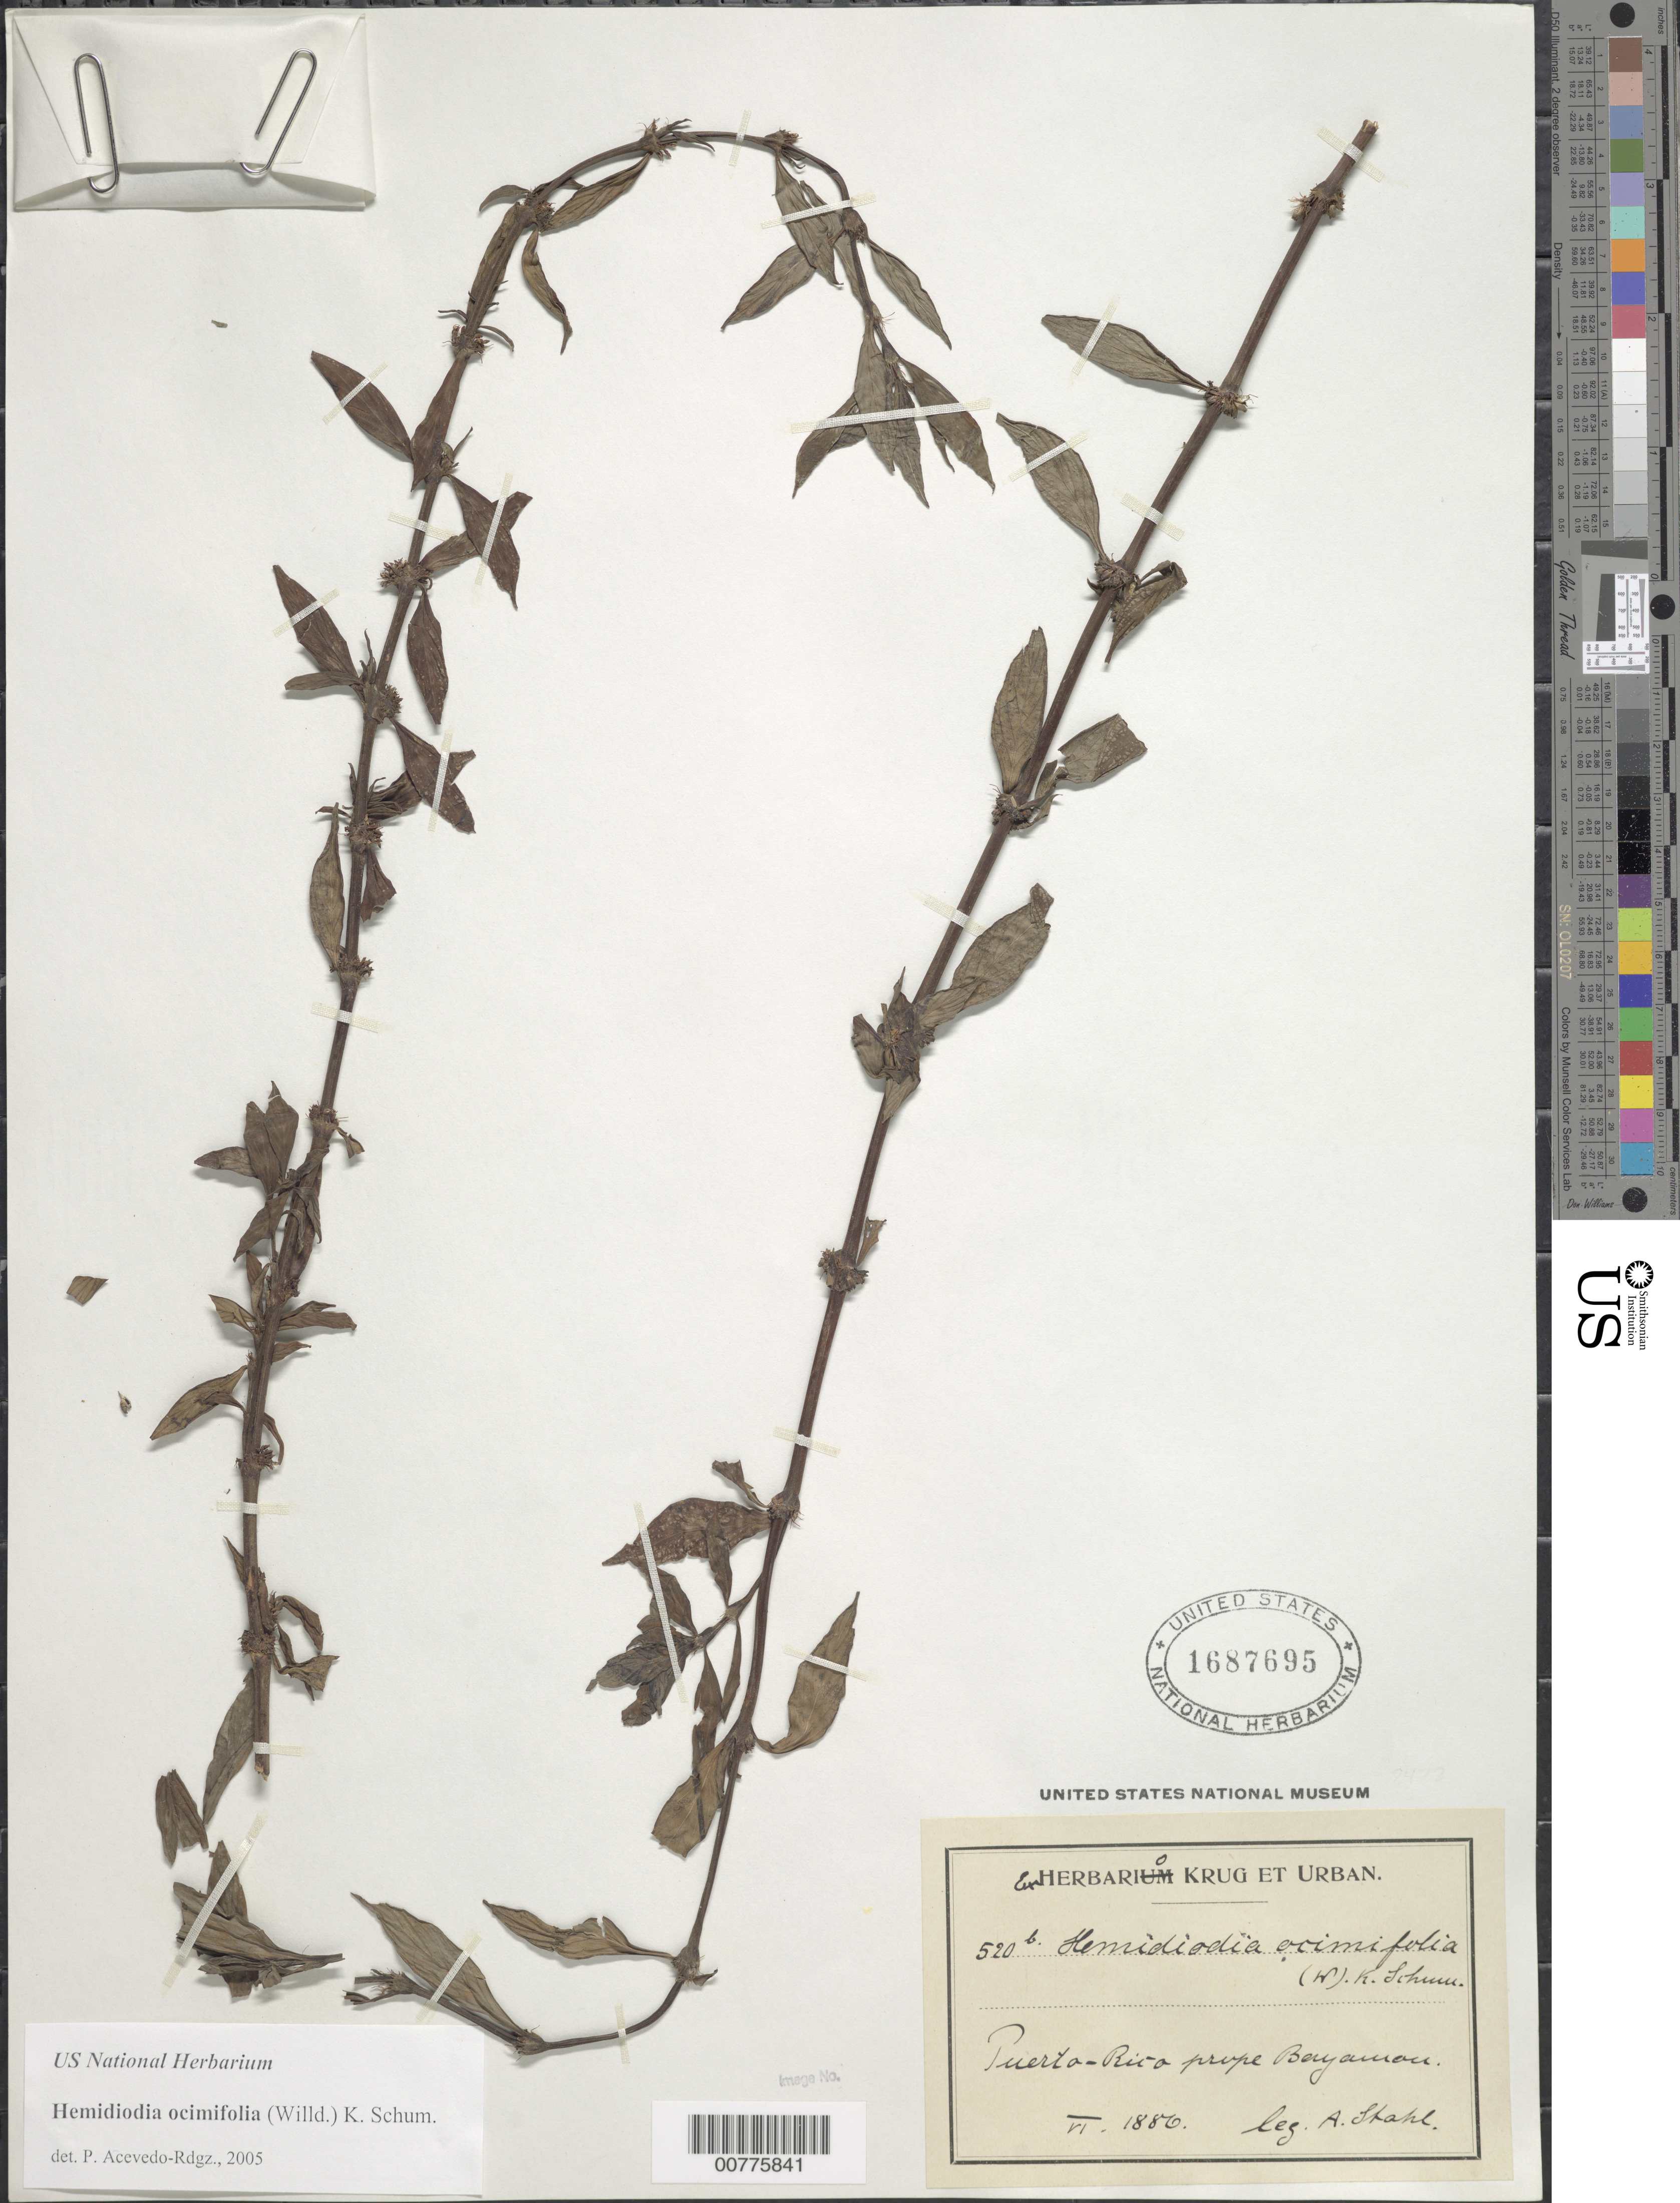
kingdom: Plantae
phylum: Tracheophyta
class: Magnoliopsida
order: Gentianales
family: Rubiaceae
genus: Spermacoce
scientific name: Spermacoce ocymifolia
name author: Willd. ex Roem. & Schult.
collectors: A. Stahl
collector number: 520b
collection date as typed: Jun 1886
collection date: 1886-06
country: Puerto Rico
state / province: Bayamón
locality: Prope Bayamon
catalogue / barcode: US 1687695